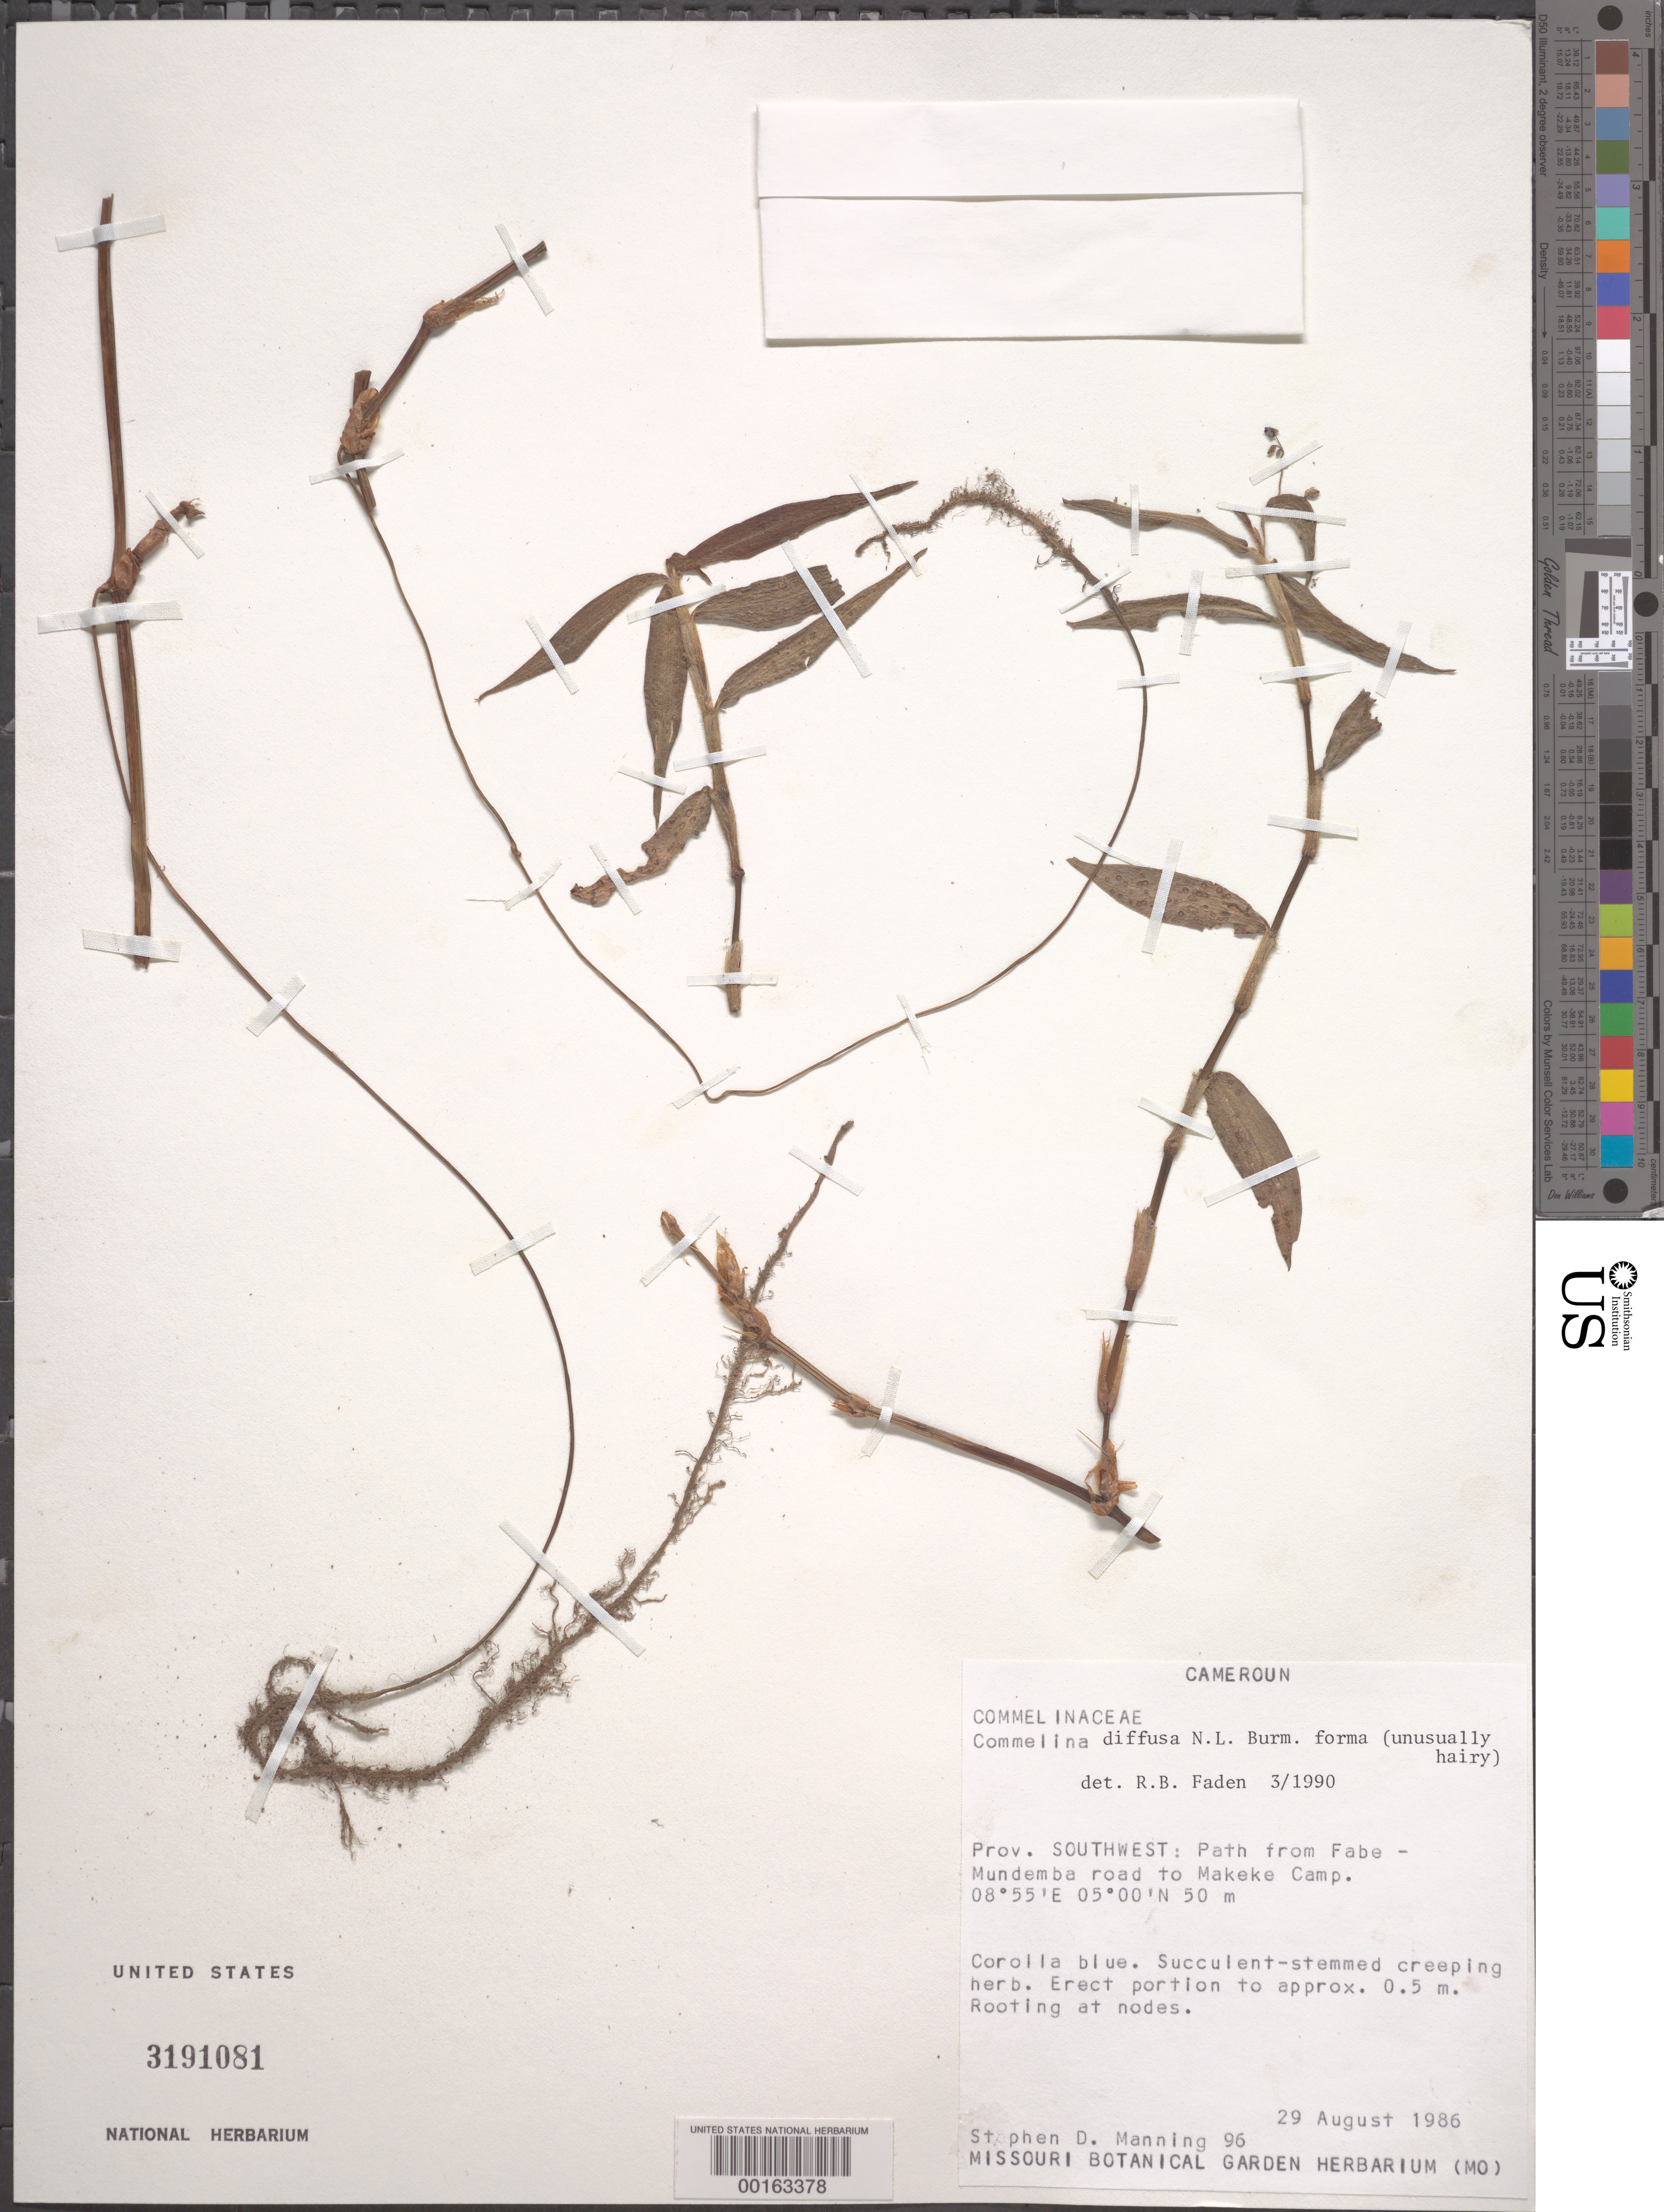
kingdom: Plantae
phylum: Tracheophyta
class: Liliopsida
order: Commelinales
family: Commelinaceae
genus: Commelina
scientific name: Commelina diffusa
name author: Burm. f.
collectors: S. Manning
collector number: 96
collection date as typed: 29 Aug 1986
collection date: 1986-08-29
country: Cameroon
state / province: Sud-Ouest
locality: From bave-mundemba road to makeke camp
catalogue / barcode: US 3191081